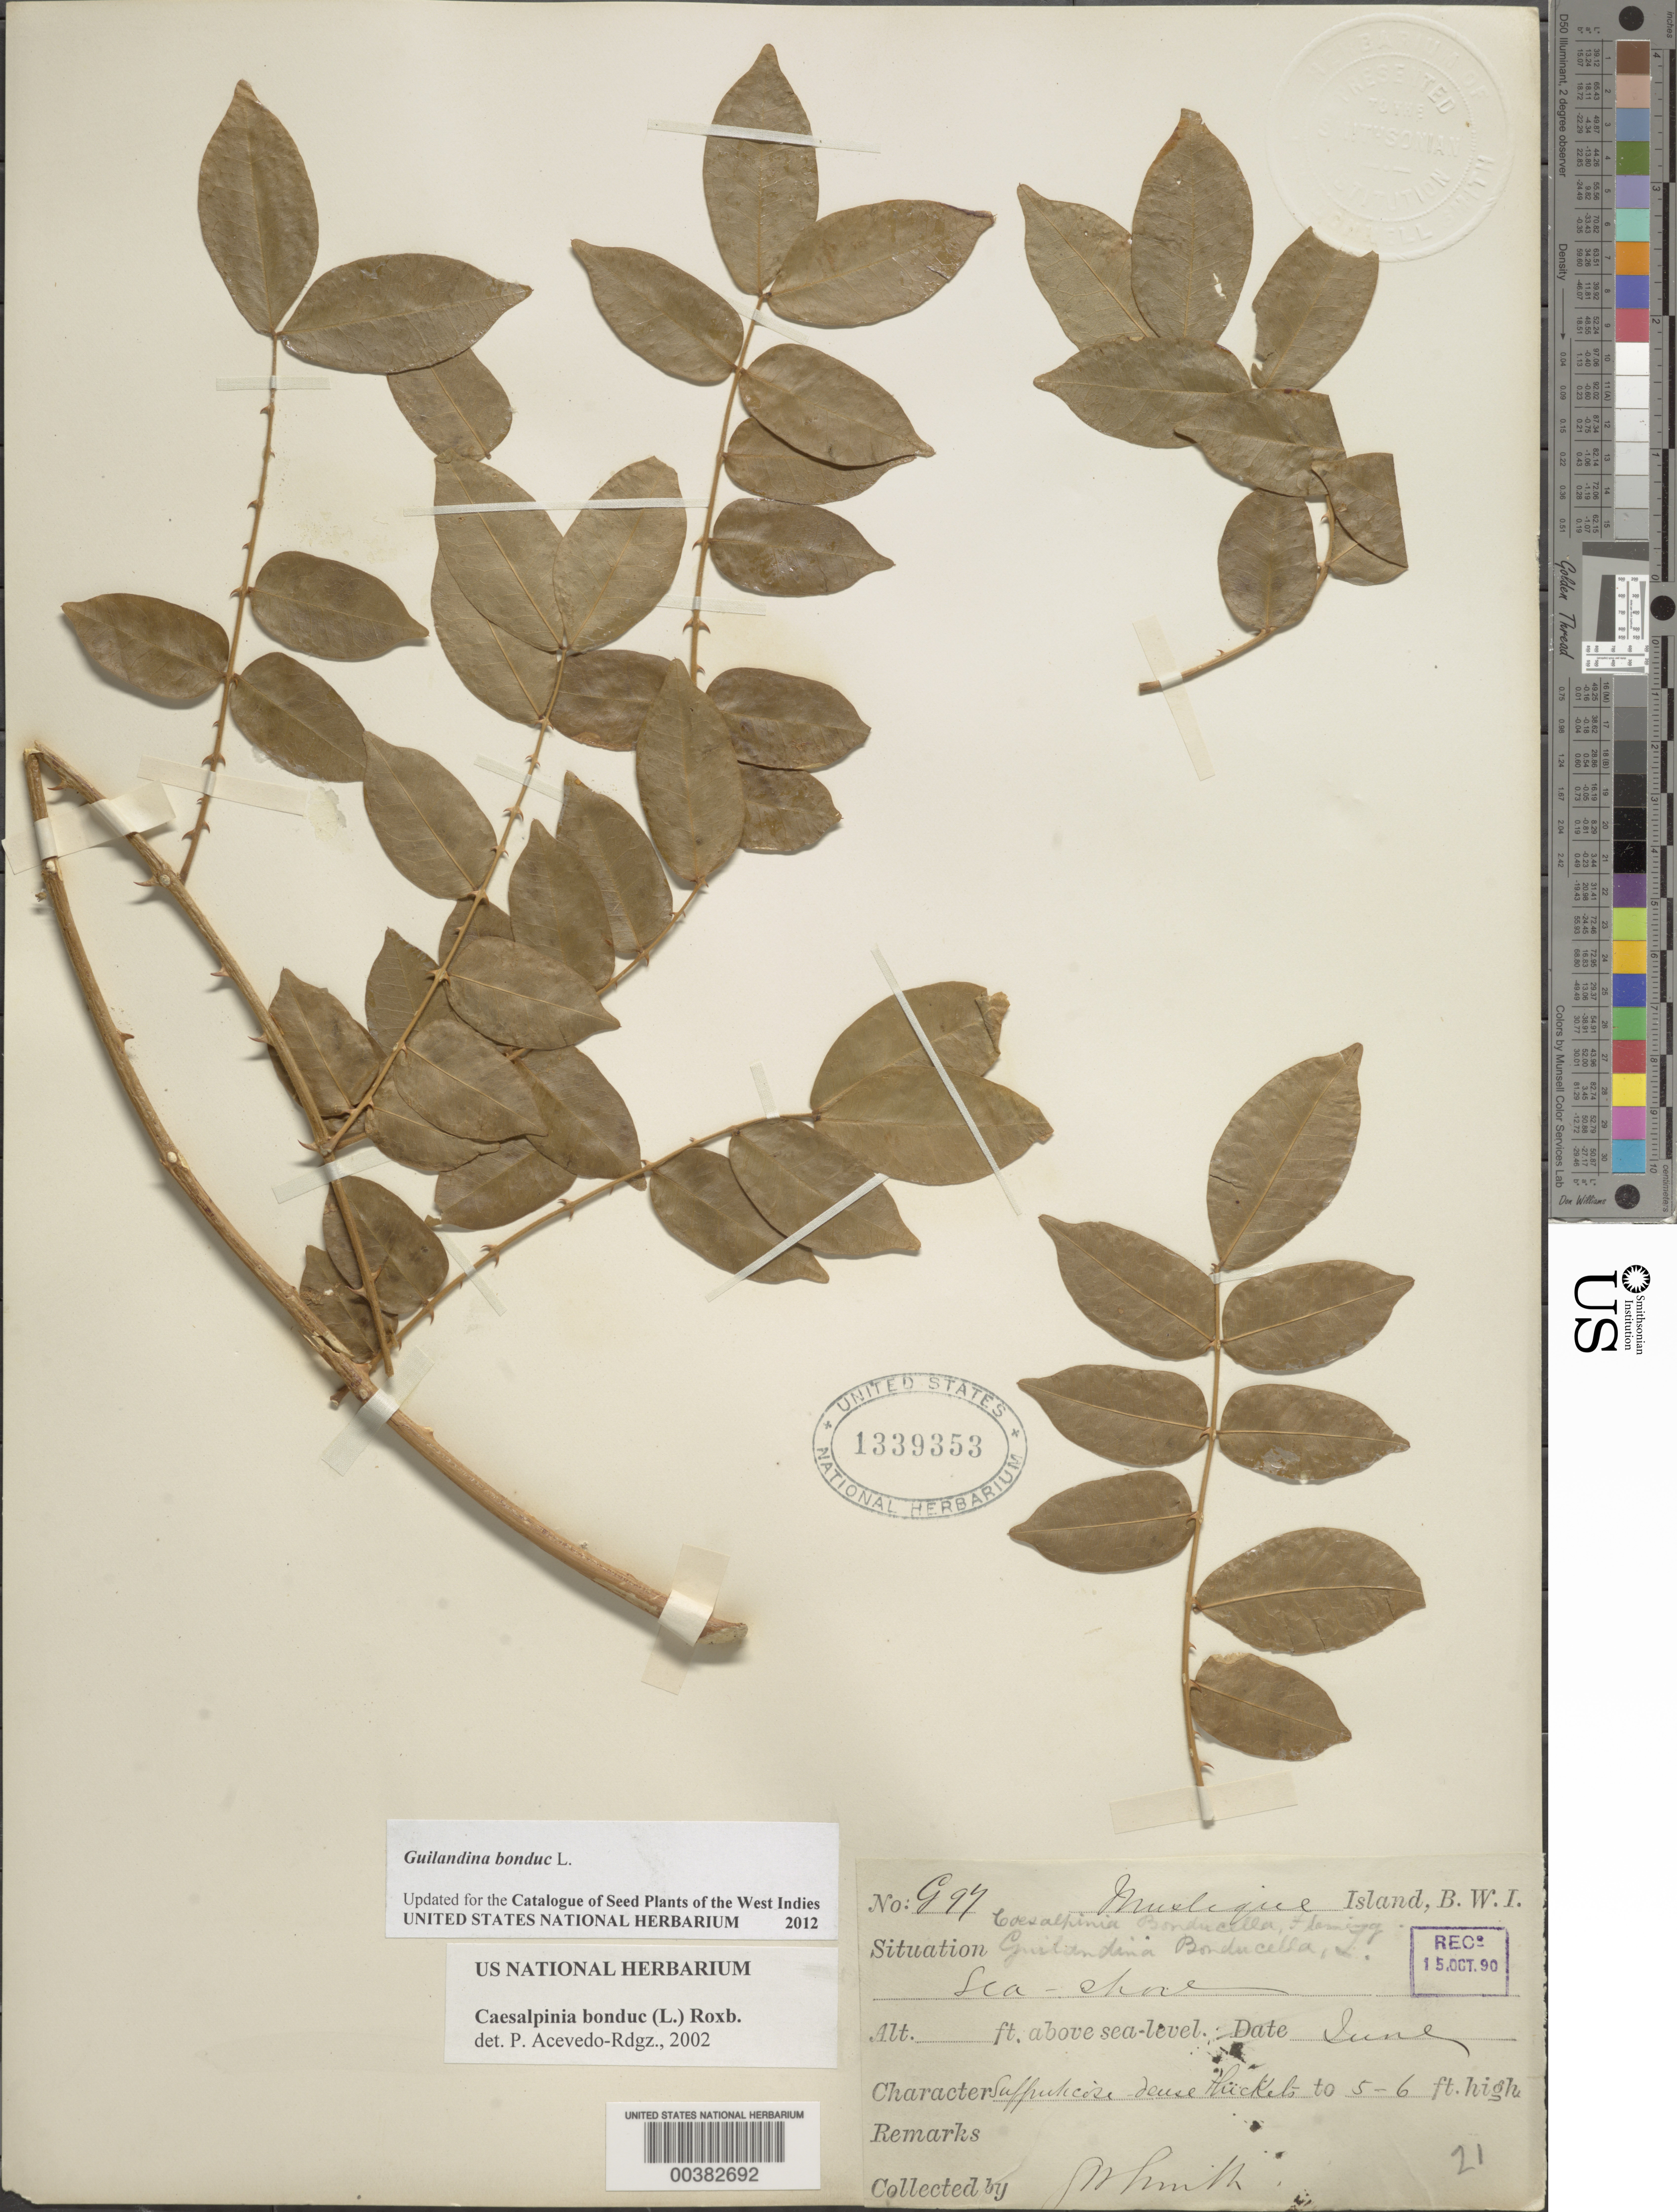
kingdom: Plantae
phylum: Tracheophyta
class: Magnoliopsida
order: Fabales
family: Fabaceae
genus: Guilandina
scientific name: Guilandina bonduc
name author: L.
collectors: G. N. Smith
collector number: G97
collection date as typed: Jun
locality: Muslique, b.w.i.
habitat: Sea shore; thickets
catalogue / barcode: US 1339353